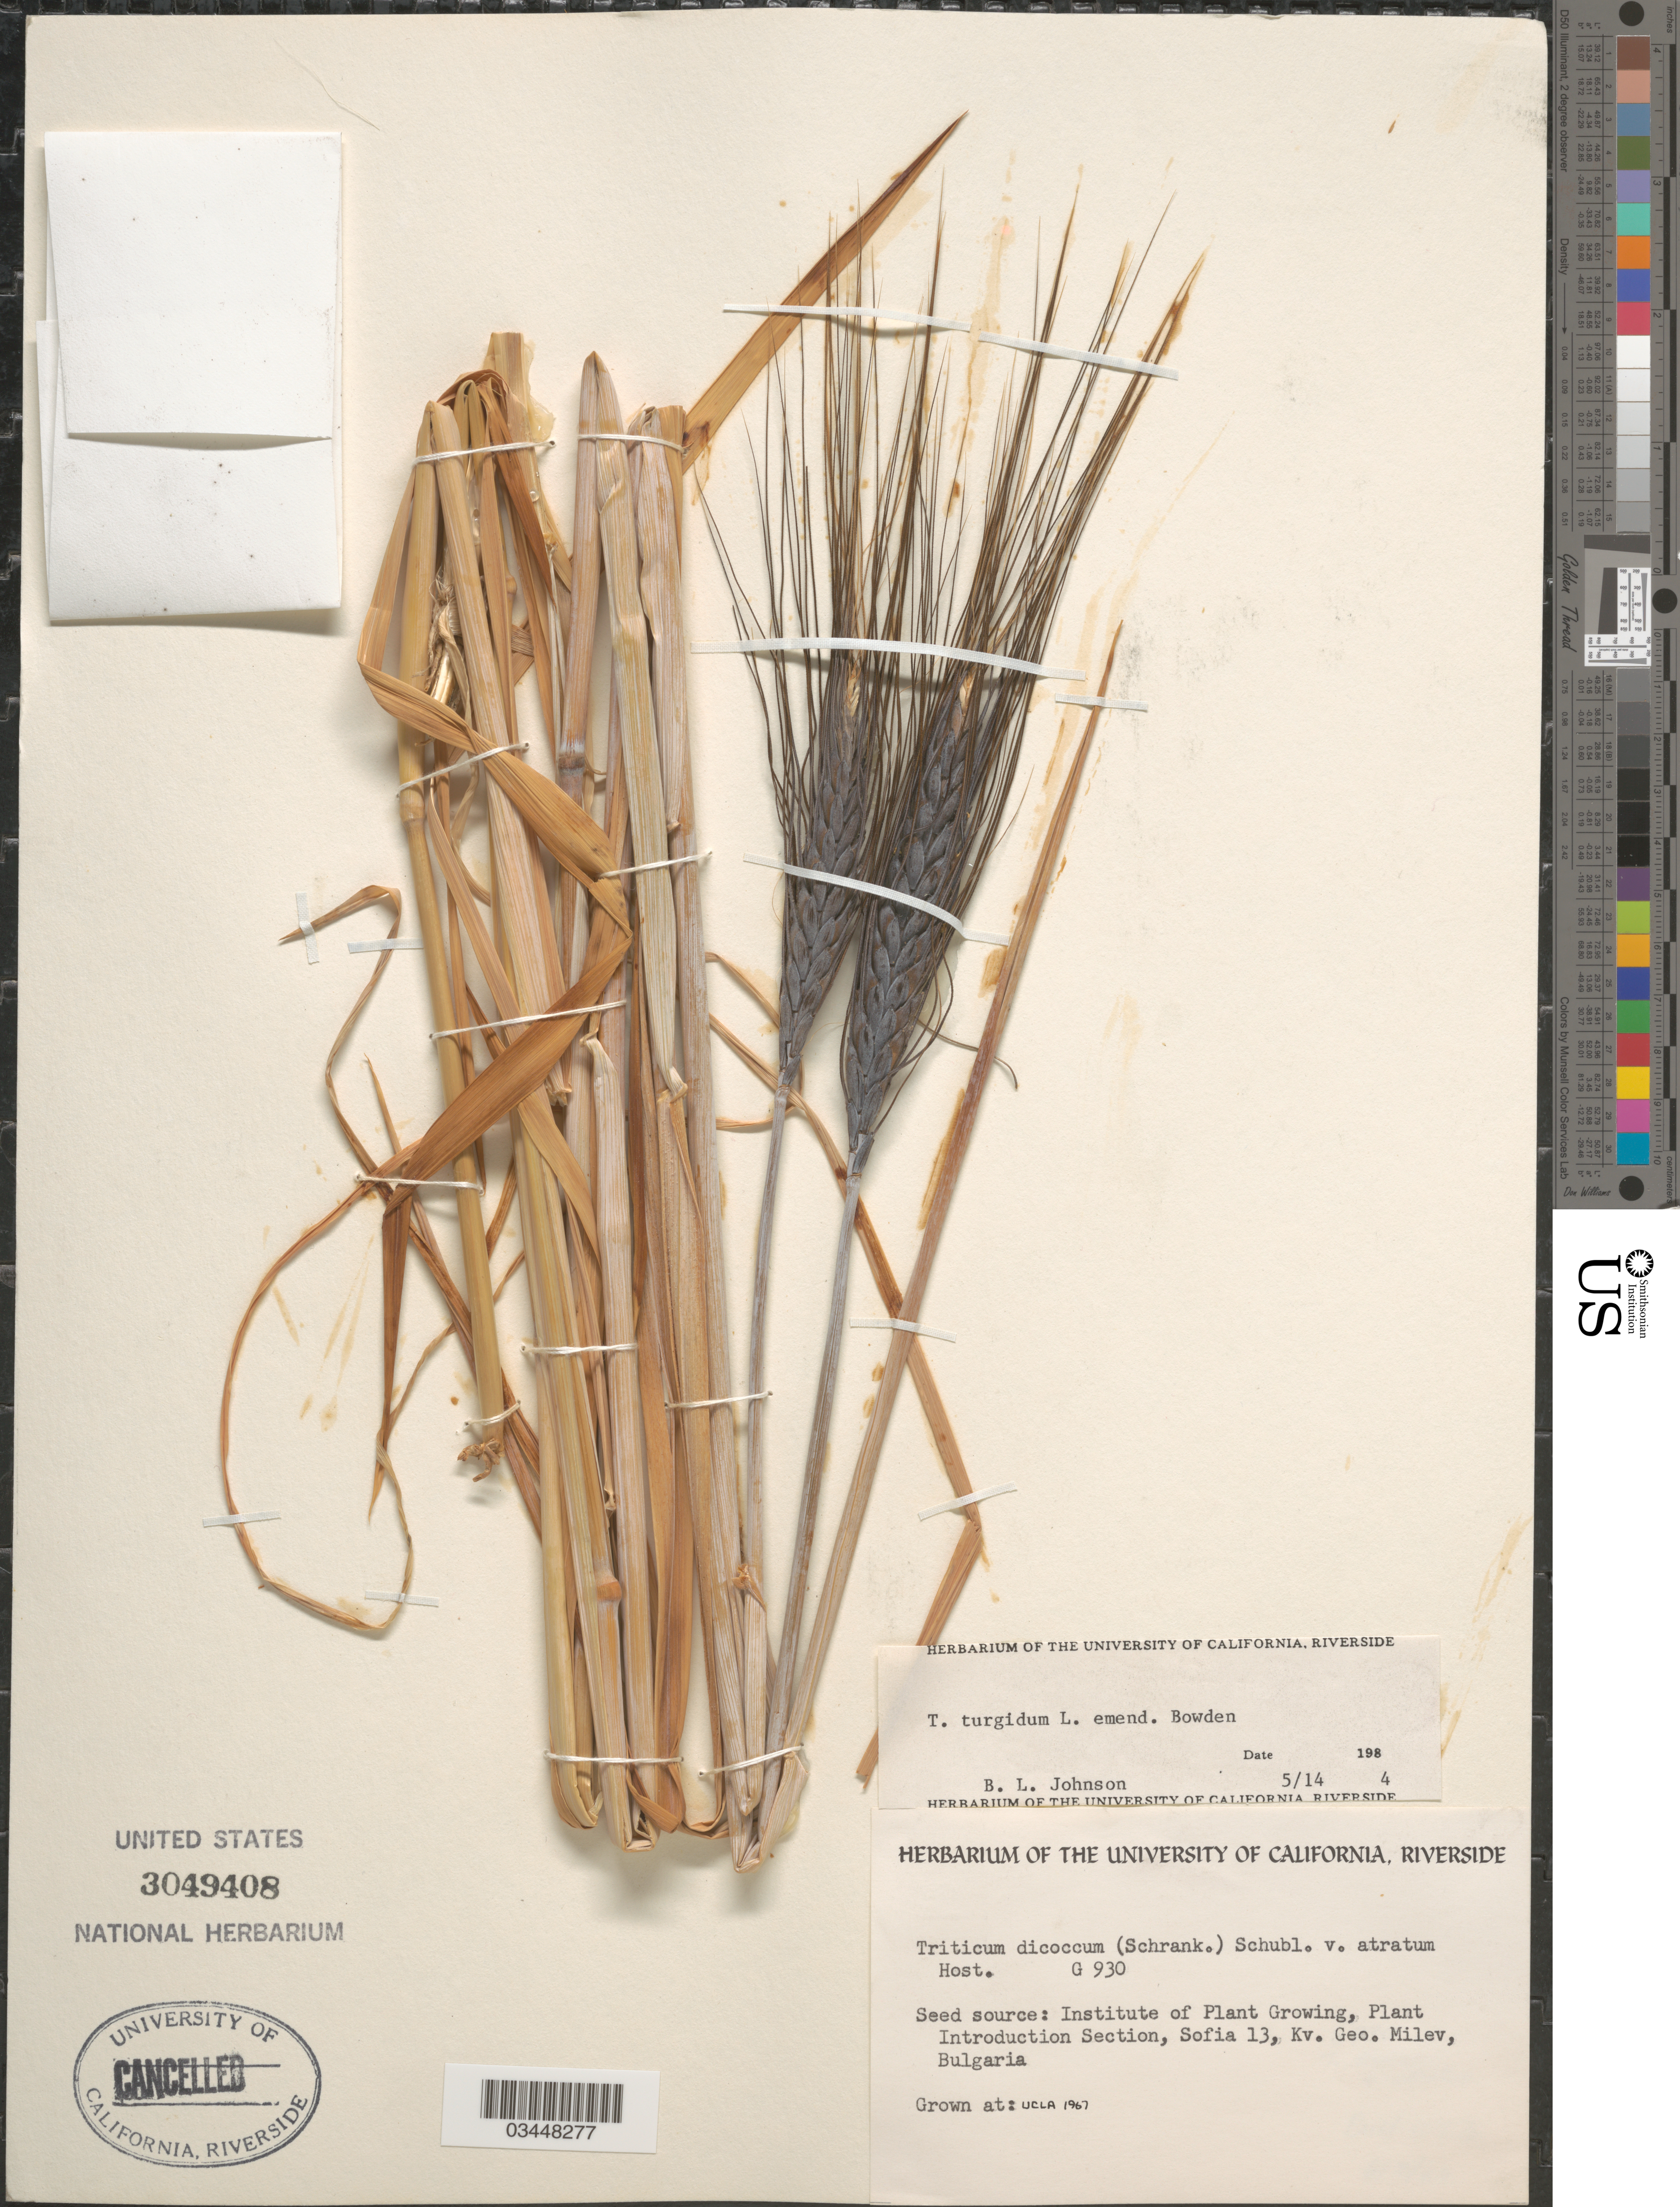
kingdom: Plantae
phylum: Tracheophyta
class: Liliopsida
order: Poales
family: Poaceae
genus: Triticum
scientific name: Triticum turgidum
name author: L.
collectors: ex herb. Univ. of California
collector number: G930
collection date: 1967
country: United States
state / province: California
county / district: Los Angeles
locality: UCLA.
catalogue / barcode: US 3049408